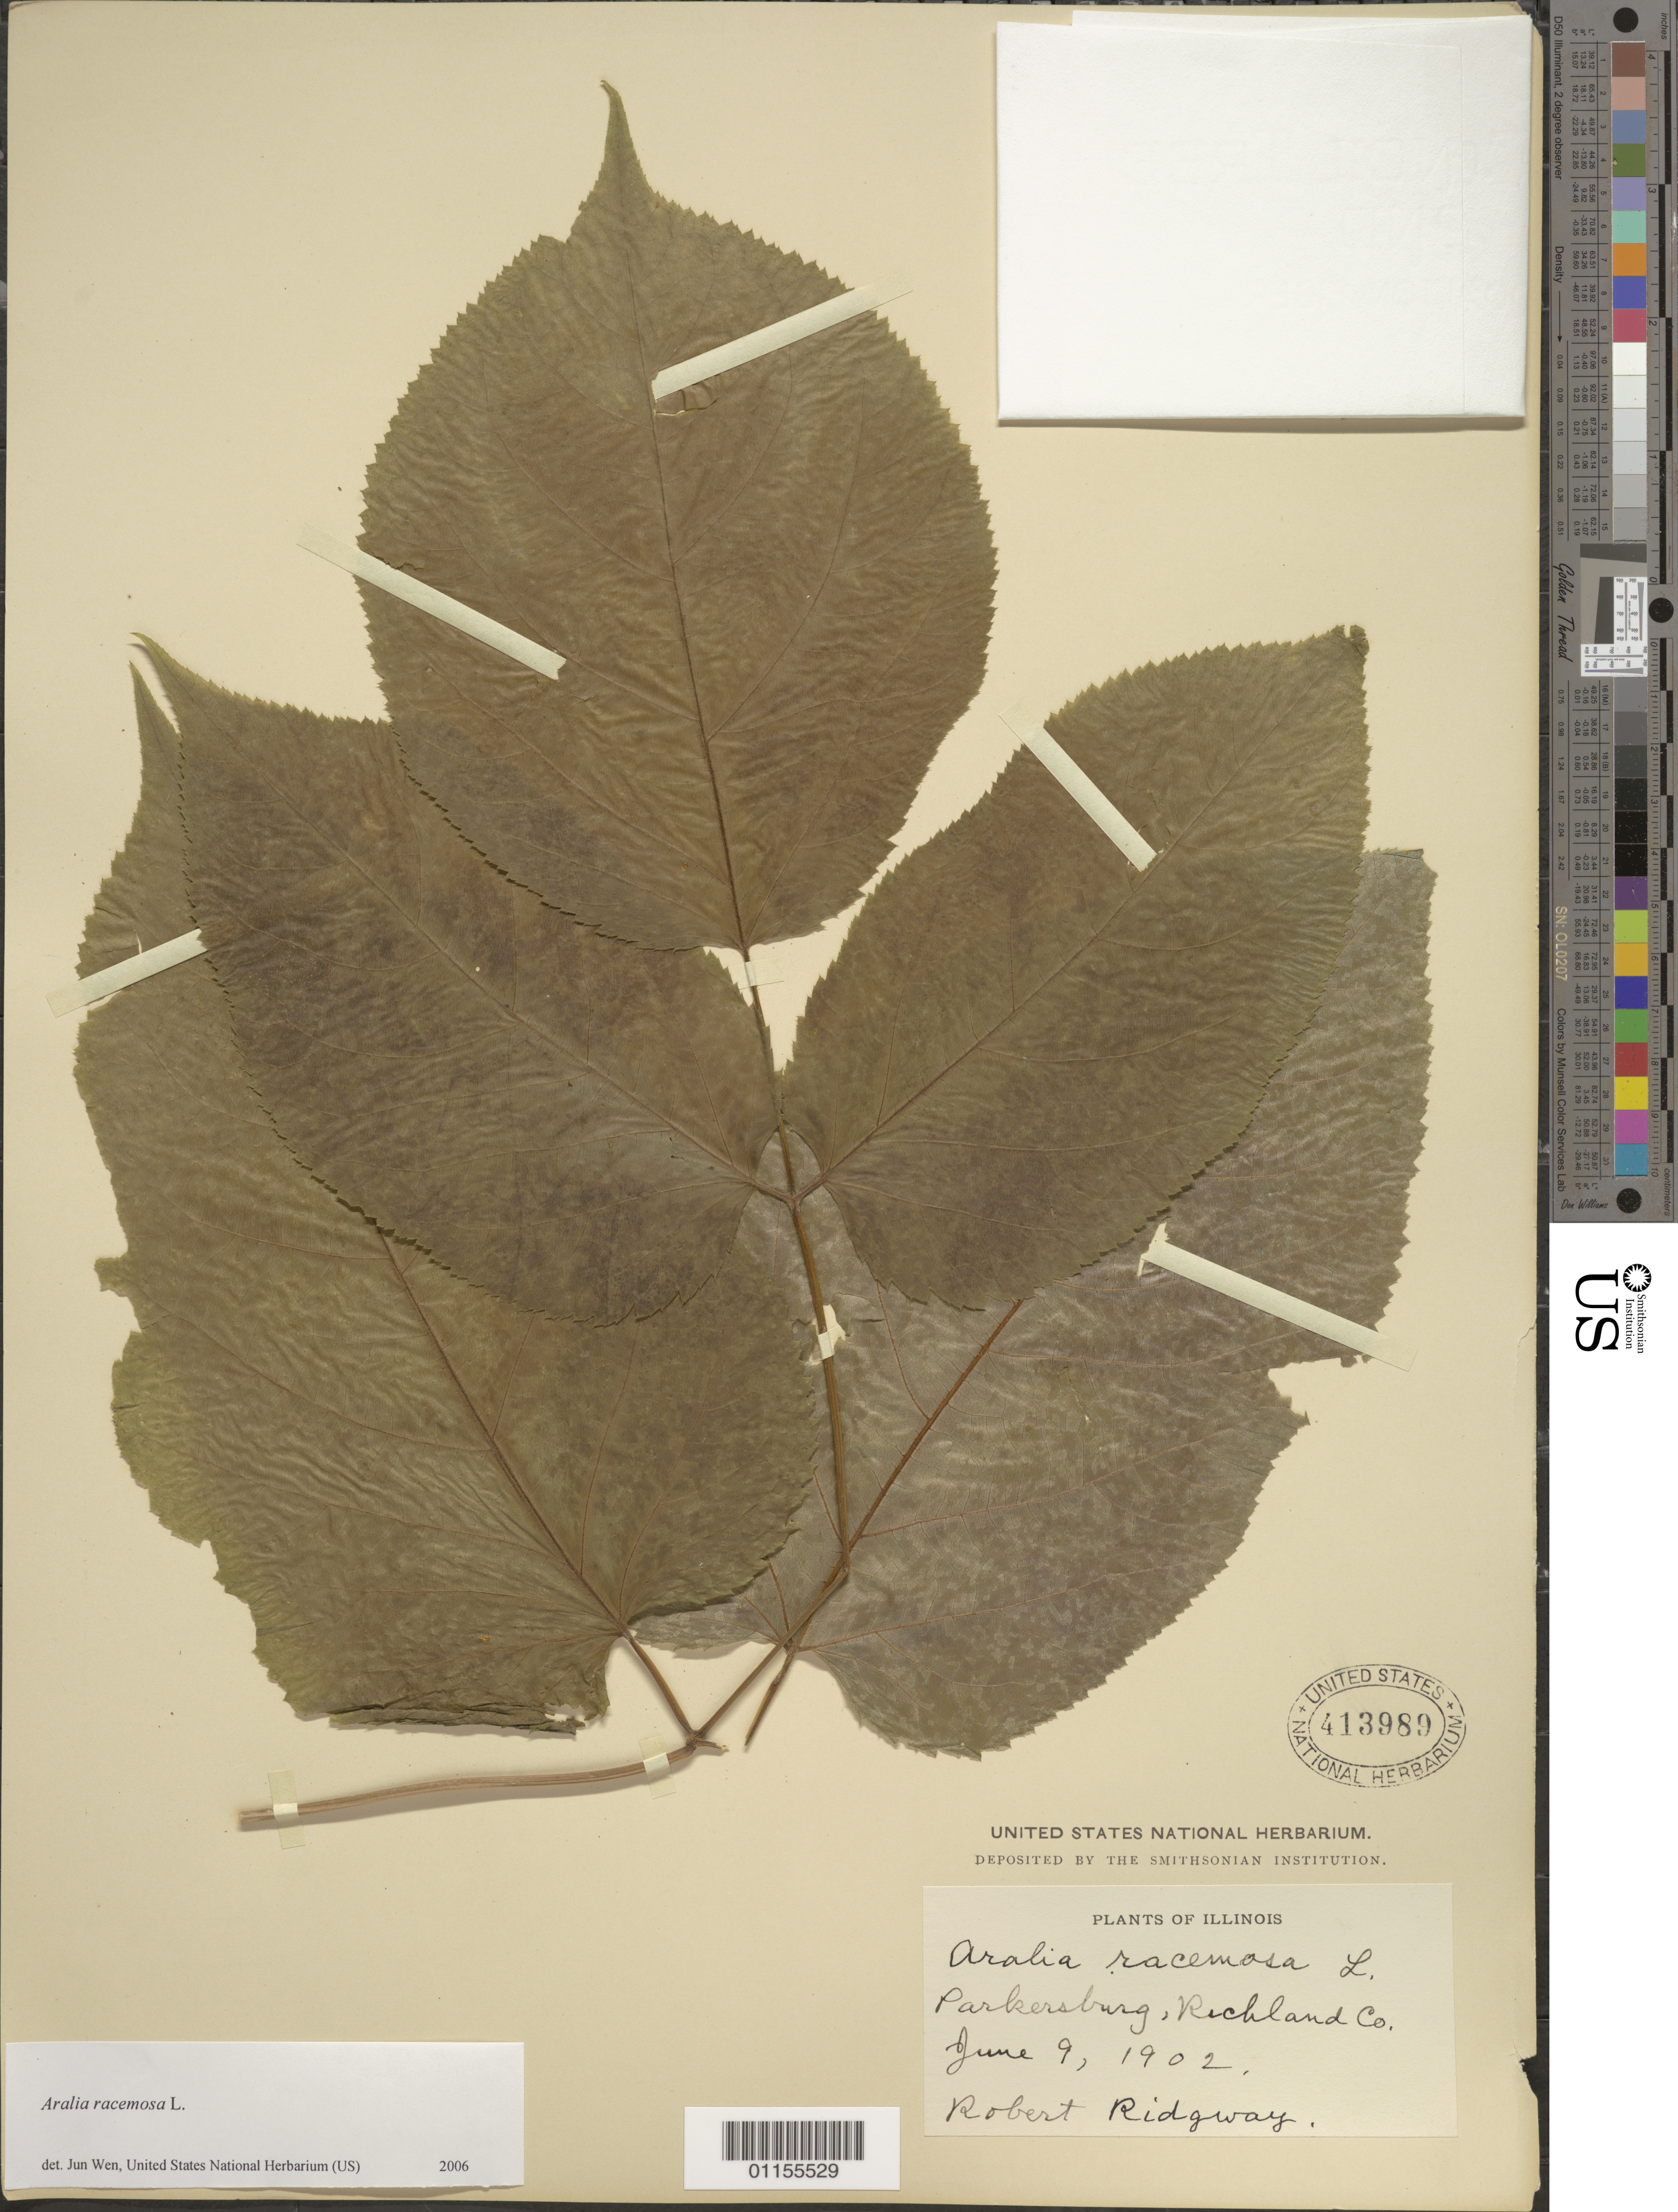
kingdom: Plantae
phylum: Tracheophyta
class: Magnoliopsida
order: Apiales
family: Araliaceae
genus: Aralia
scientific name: Aralia racemosa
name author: L.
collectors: R. Ridgway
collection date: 1902-06-09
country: United States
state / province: Illinois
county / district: Richland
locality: Parkersburg.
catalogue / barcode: US 413989